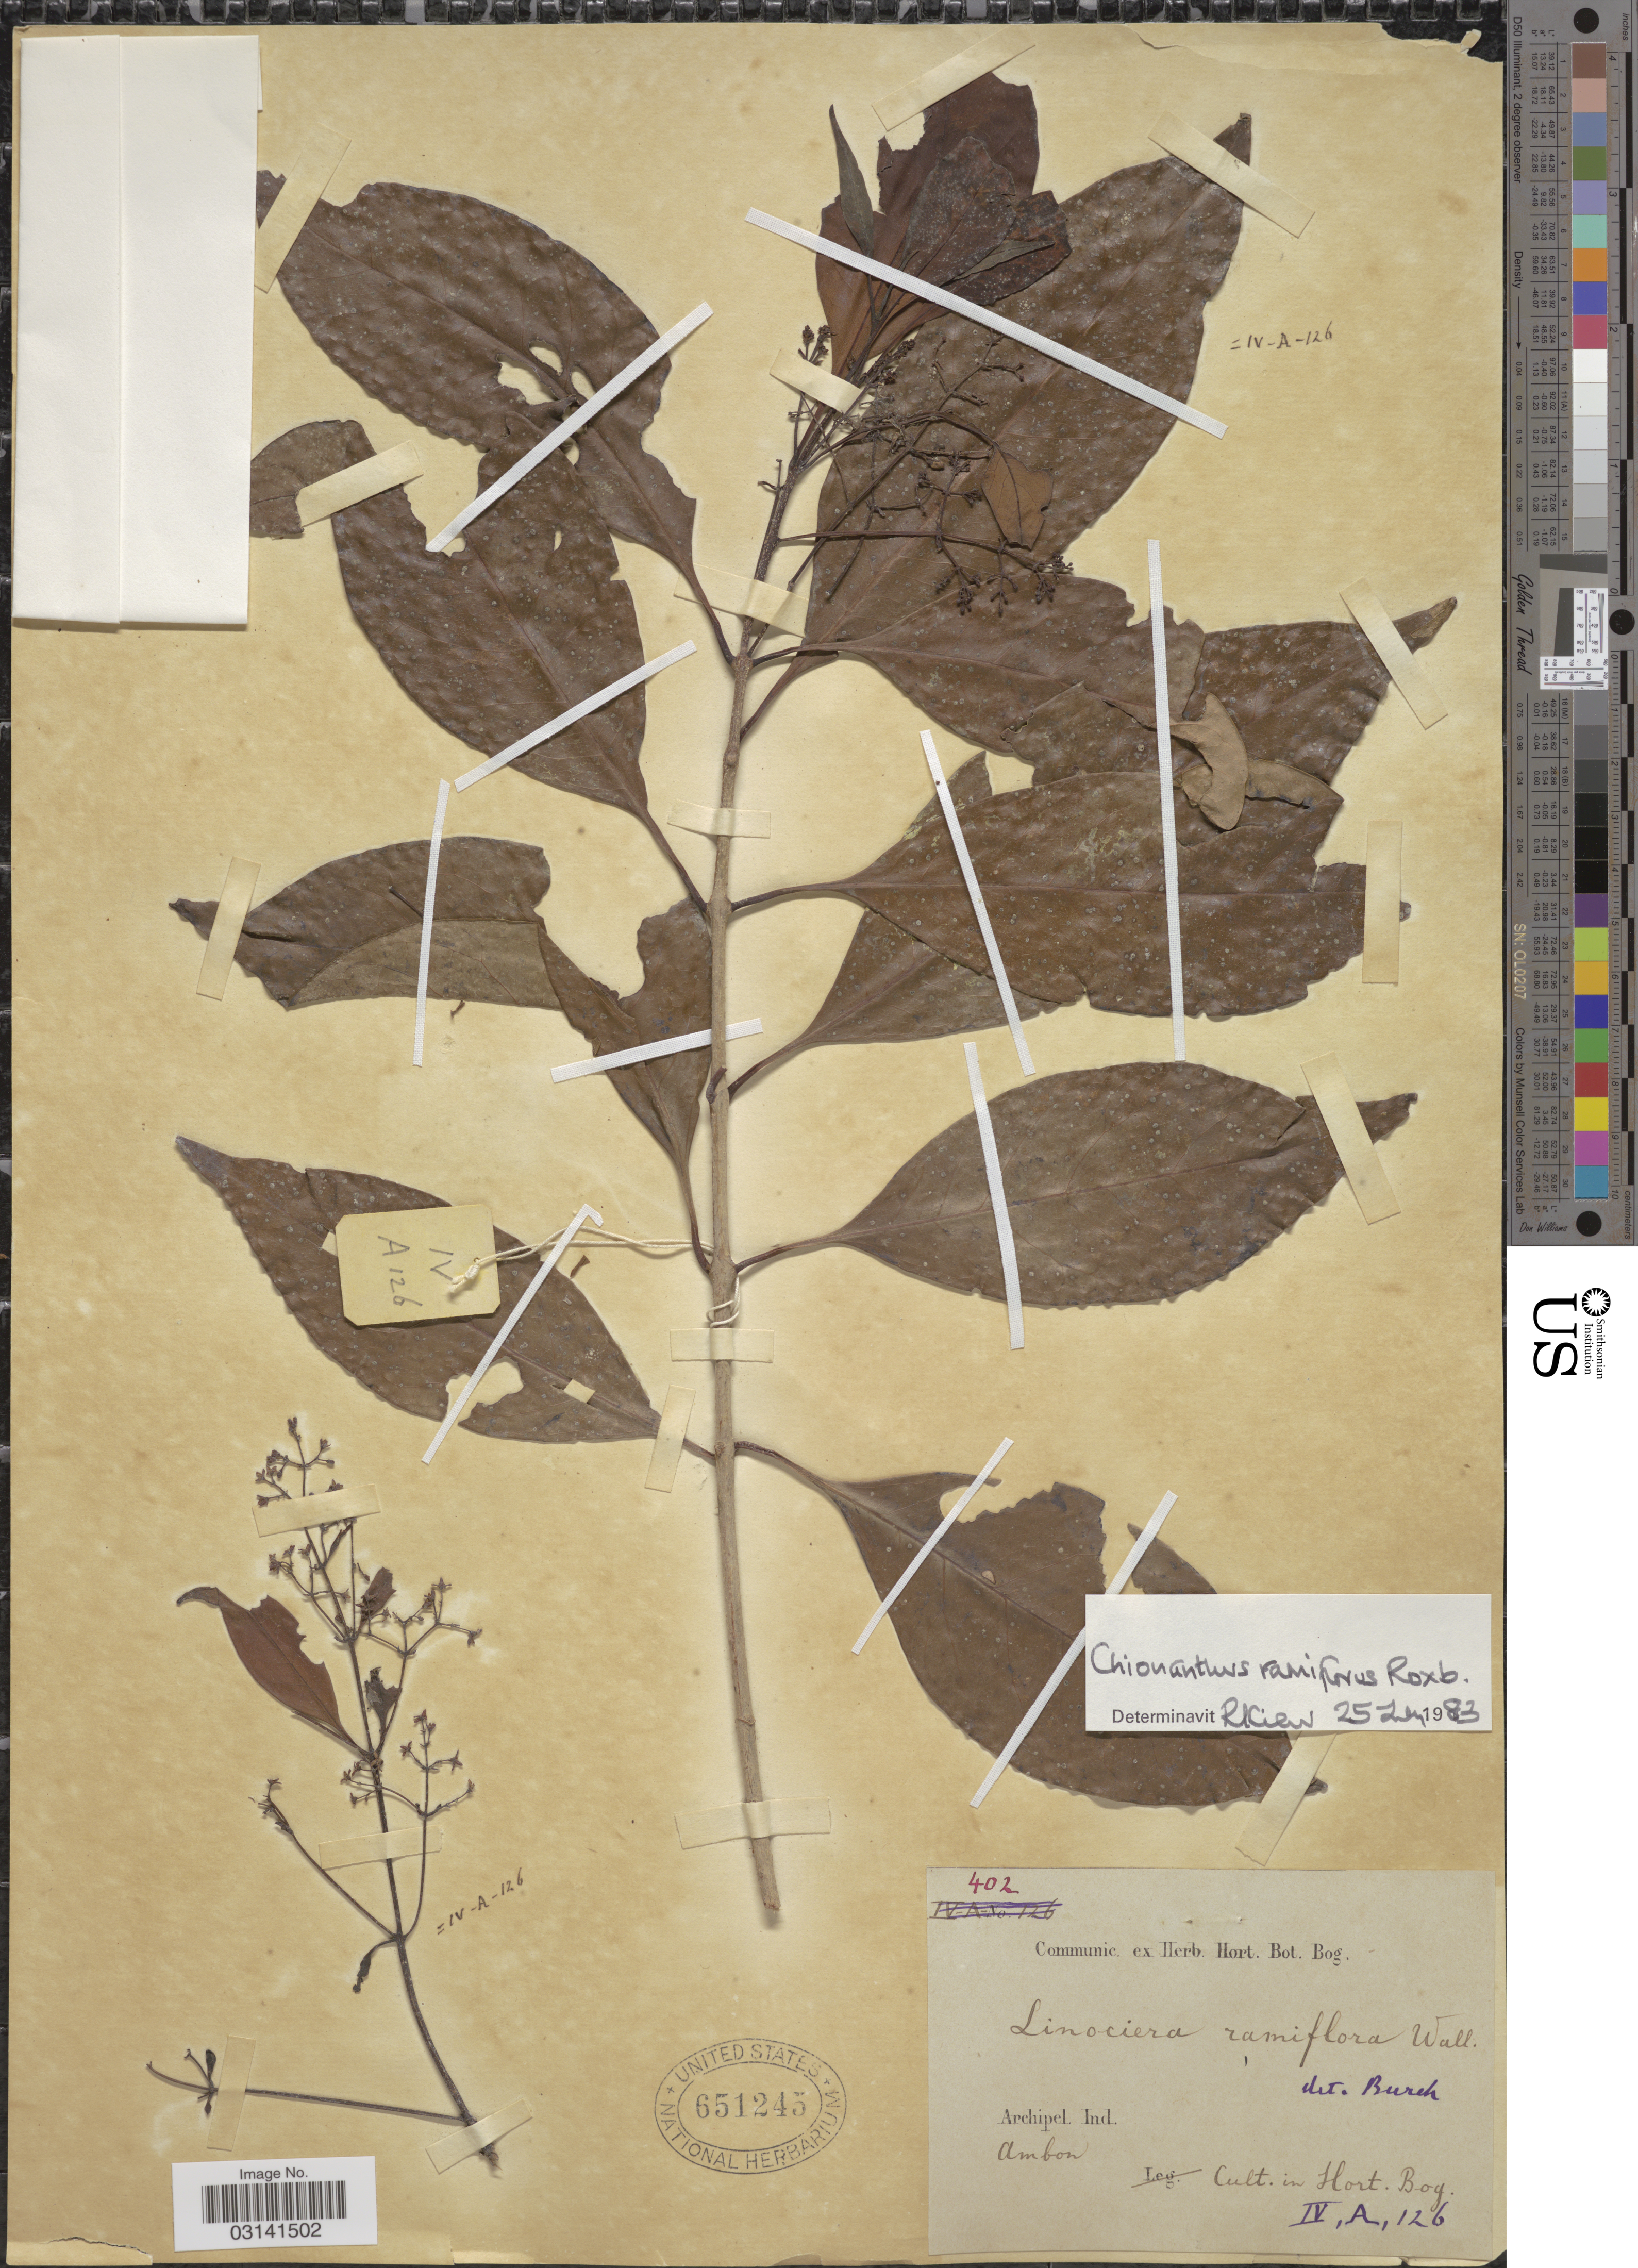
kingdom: Plantae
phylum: Tracheophyta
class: Magnoliopsida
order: Lamiales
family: Oleaceae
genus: Chionanthus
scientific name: Chionanthus ramiflorus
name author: Roxb.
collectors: ex herb. Hort. Bot. Bog.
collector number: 402?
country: Indonesia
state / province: Maluku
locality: Archipel.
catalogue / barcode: US 651245